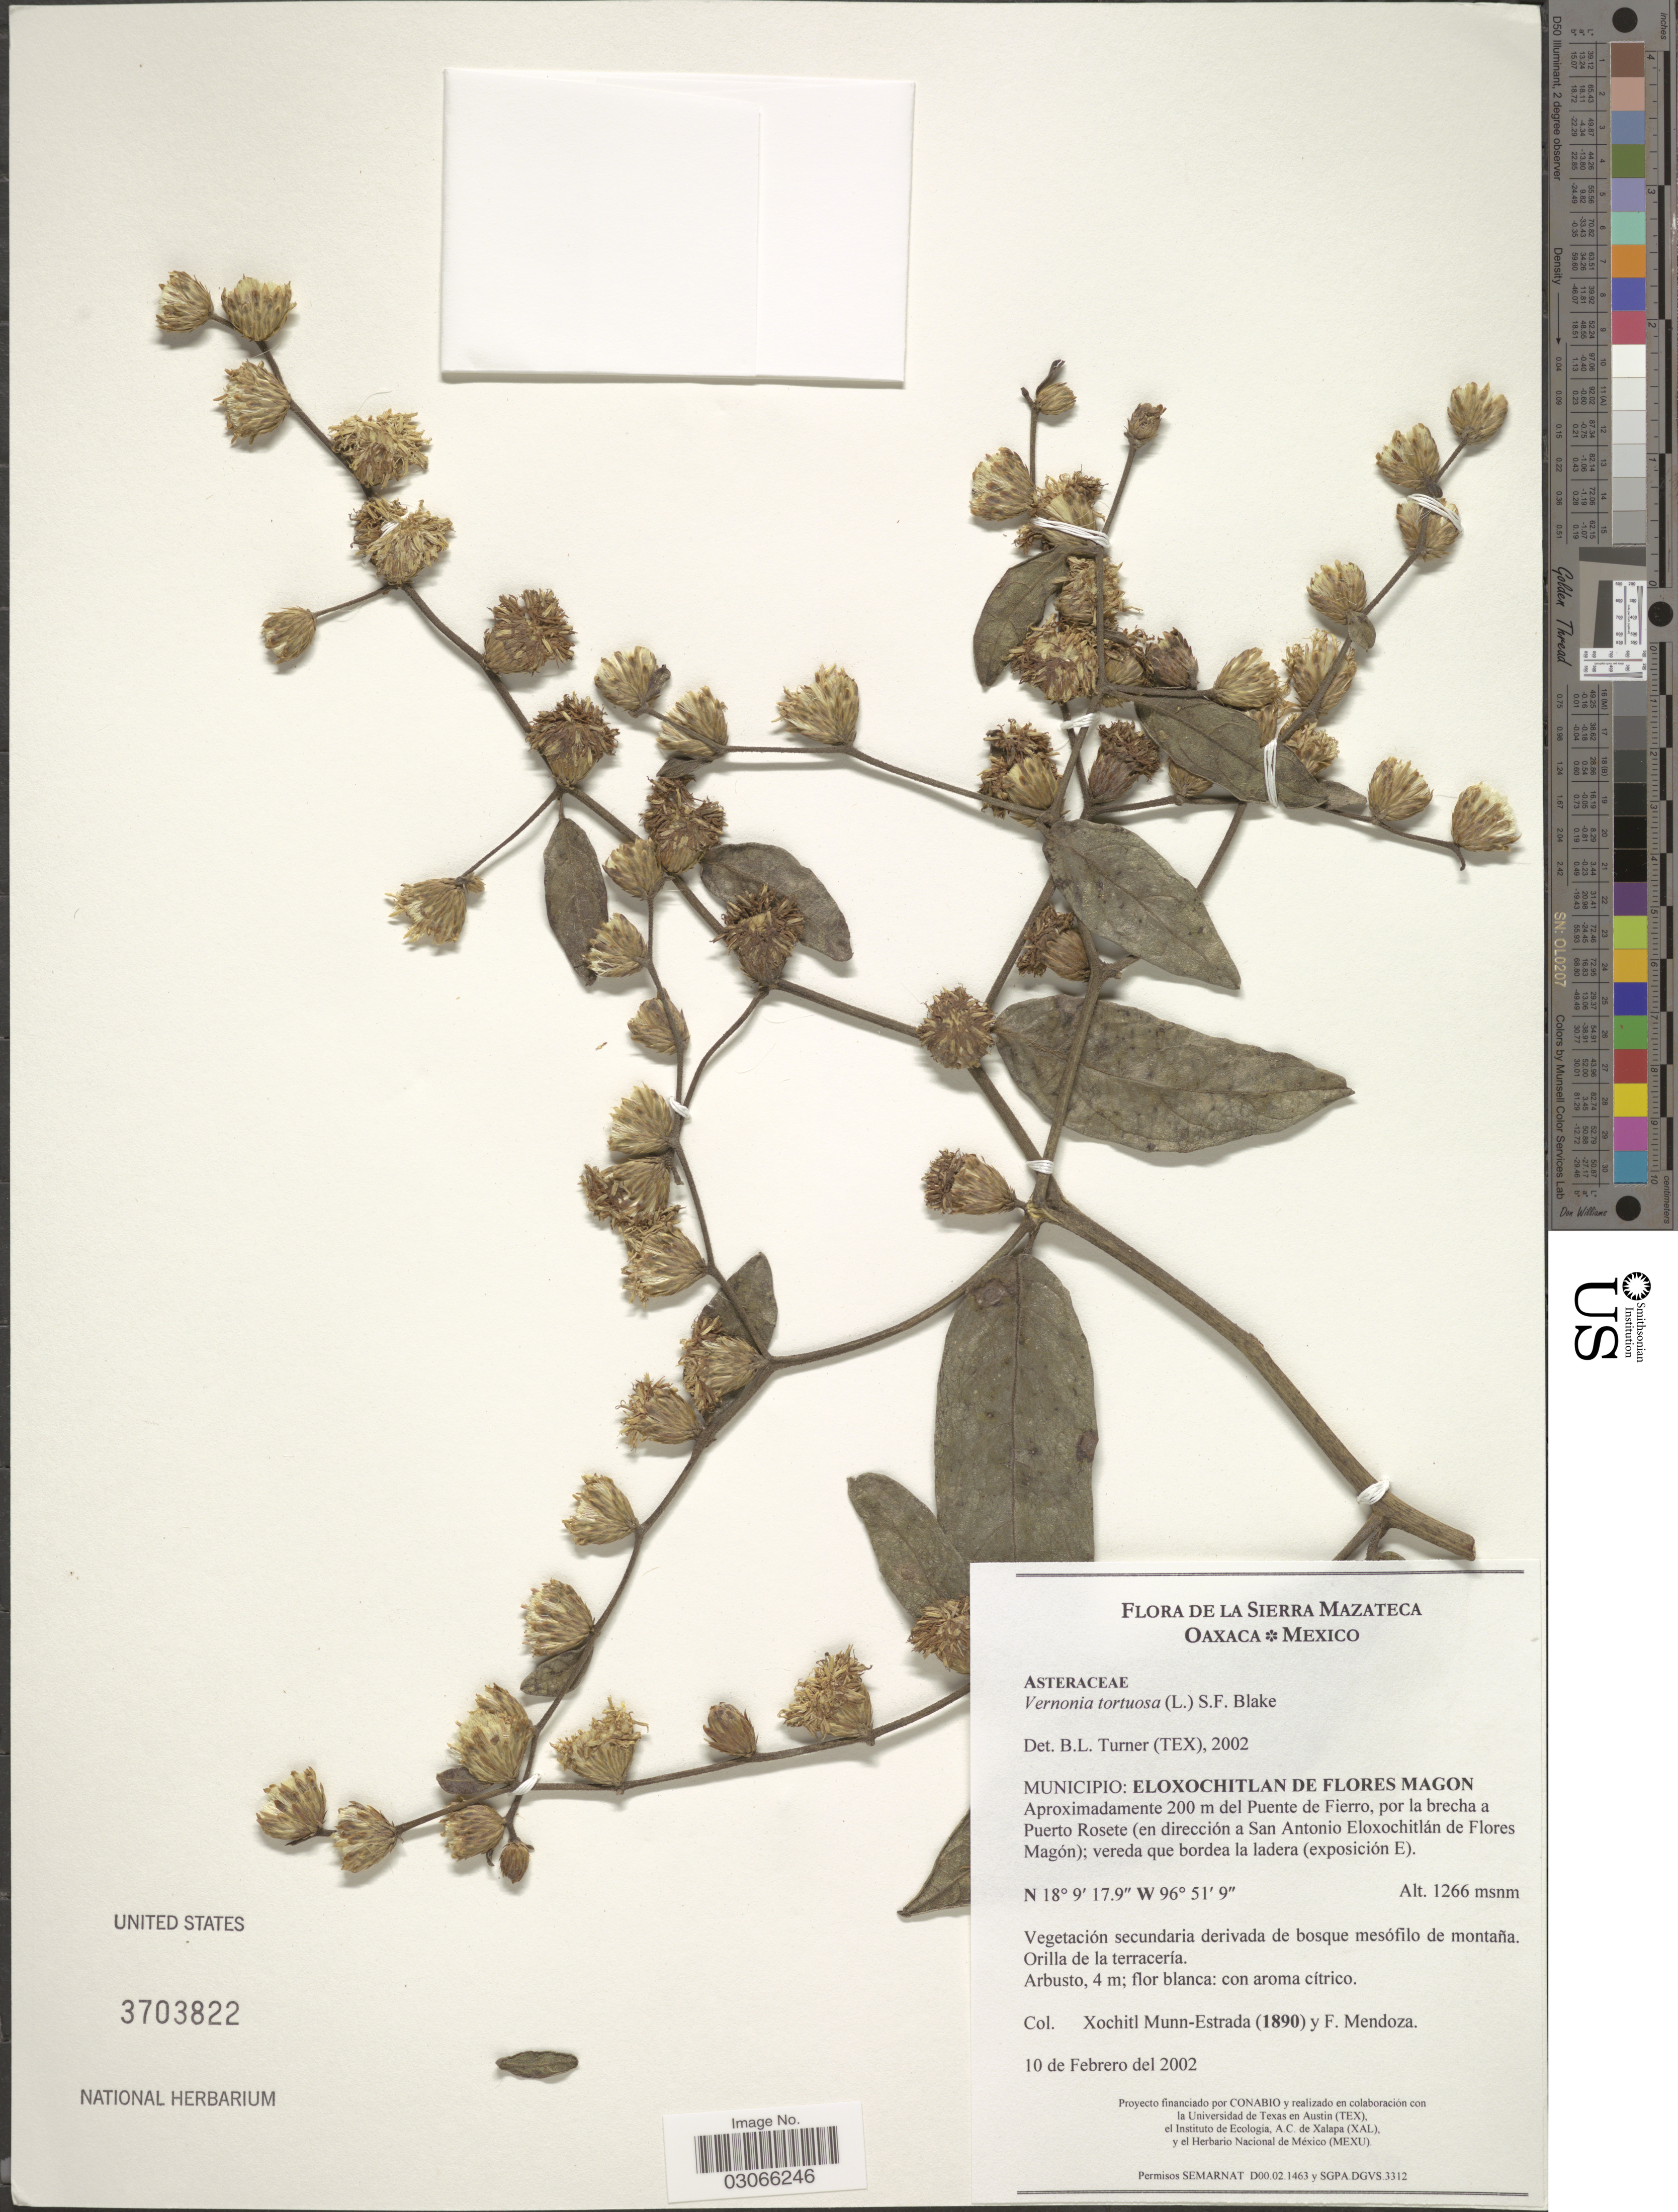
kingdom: Plantae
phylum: Tracheophyta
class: Magnoliopsida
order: Asterales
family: Asteraceae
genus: Lepidaploa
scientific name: Lepidaploa tortuosa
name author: (L.) H. Rob.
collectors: X. Munn-Estrada & F. Mendoza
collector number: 1890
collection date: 2002-02-10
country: Mexico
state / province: Oaxaca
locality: La Sierra Mazateca. Municipio: Eloxochitlan de Flores Magon. Aproximadamente 200 m del Puente de Fierro; por la brecha a Puerto Rosete (en dirección a San Antonio Eloxochitlán de Flores Magón); vereda que bordea la ladera (exposición E).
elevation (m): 1266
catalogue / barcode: US 3703822